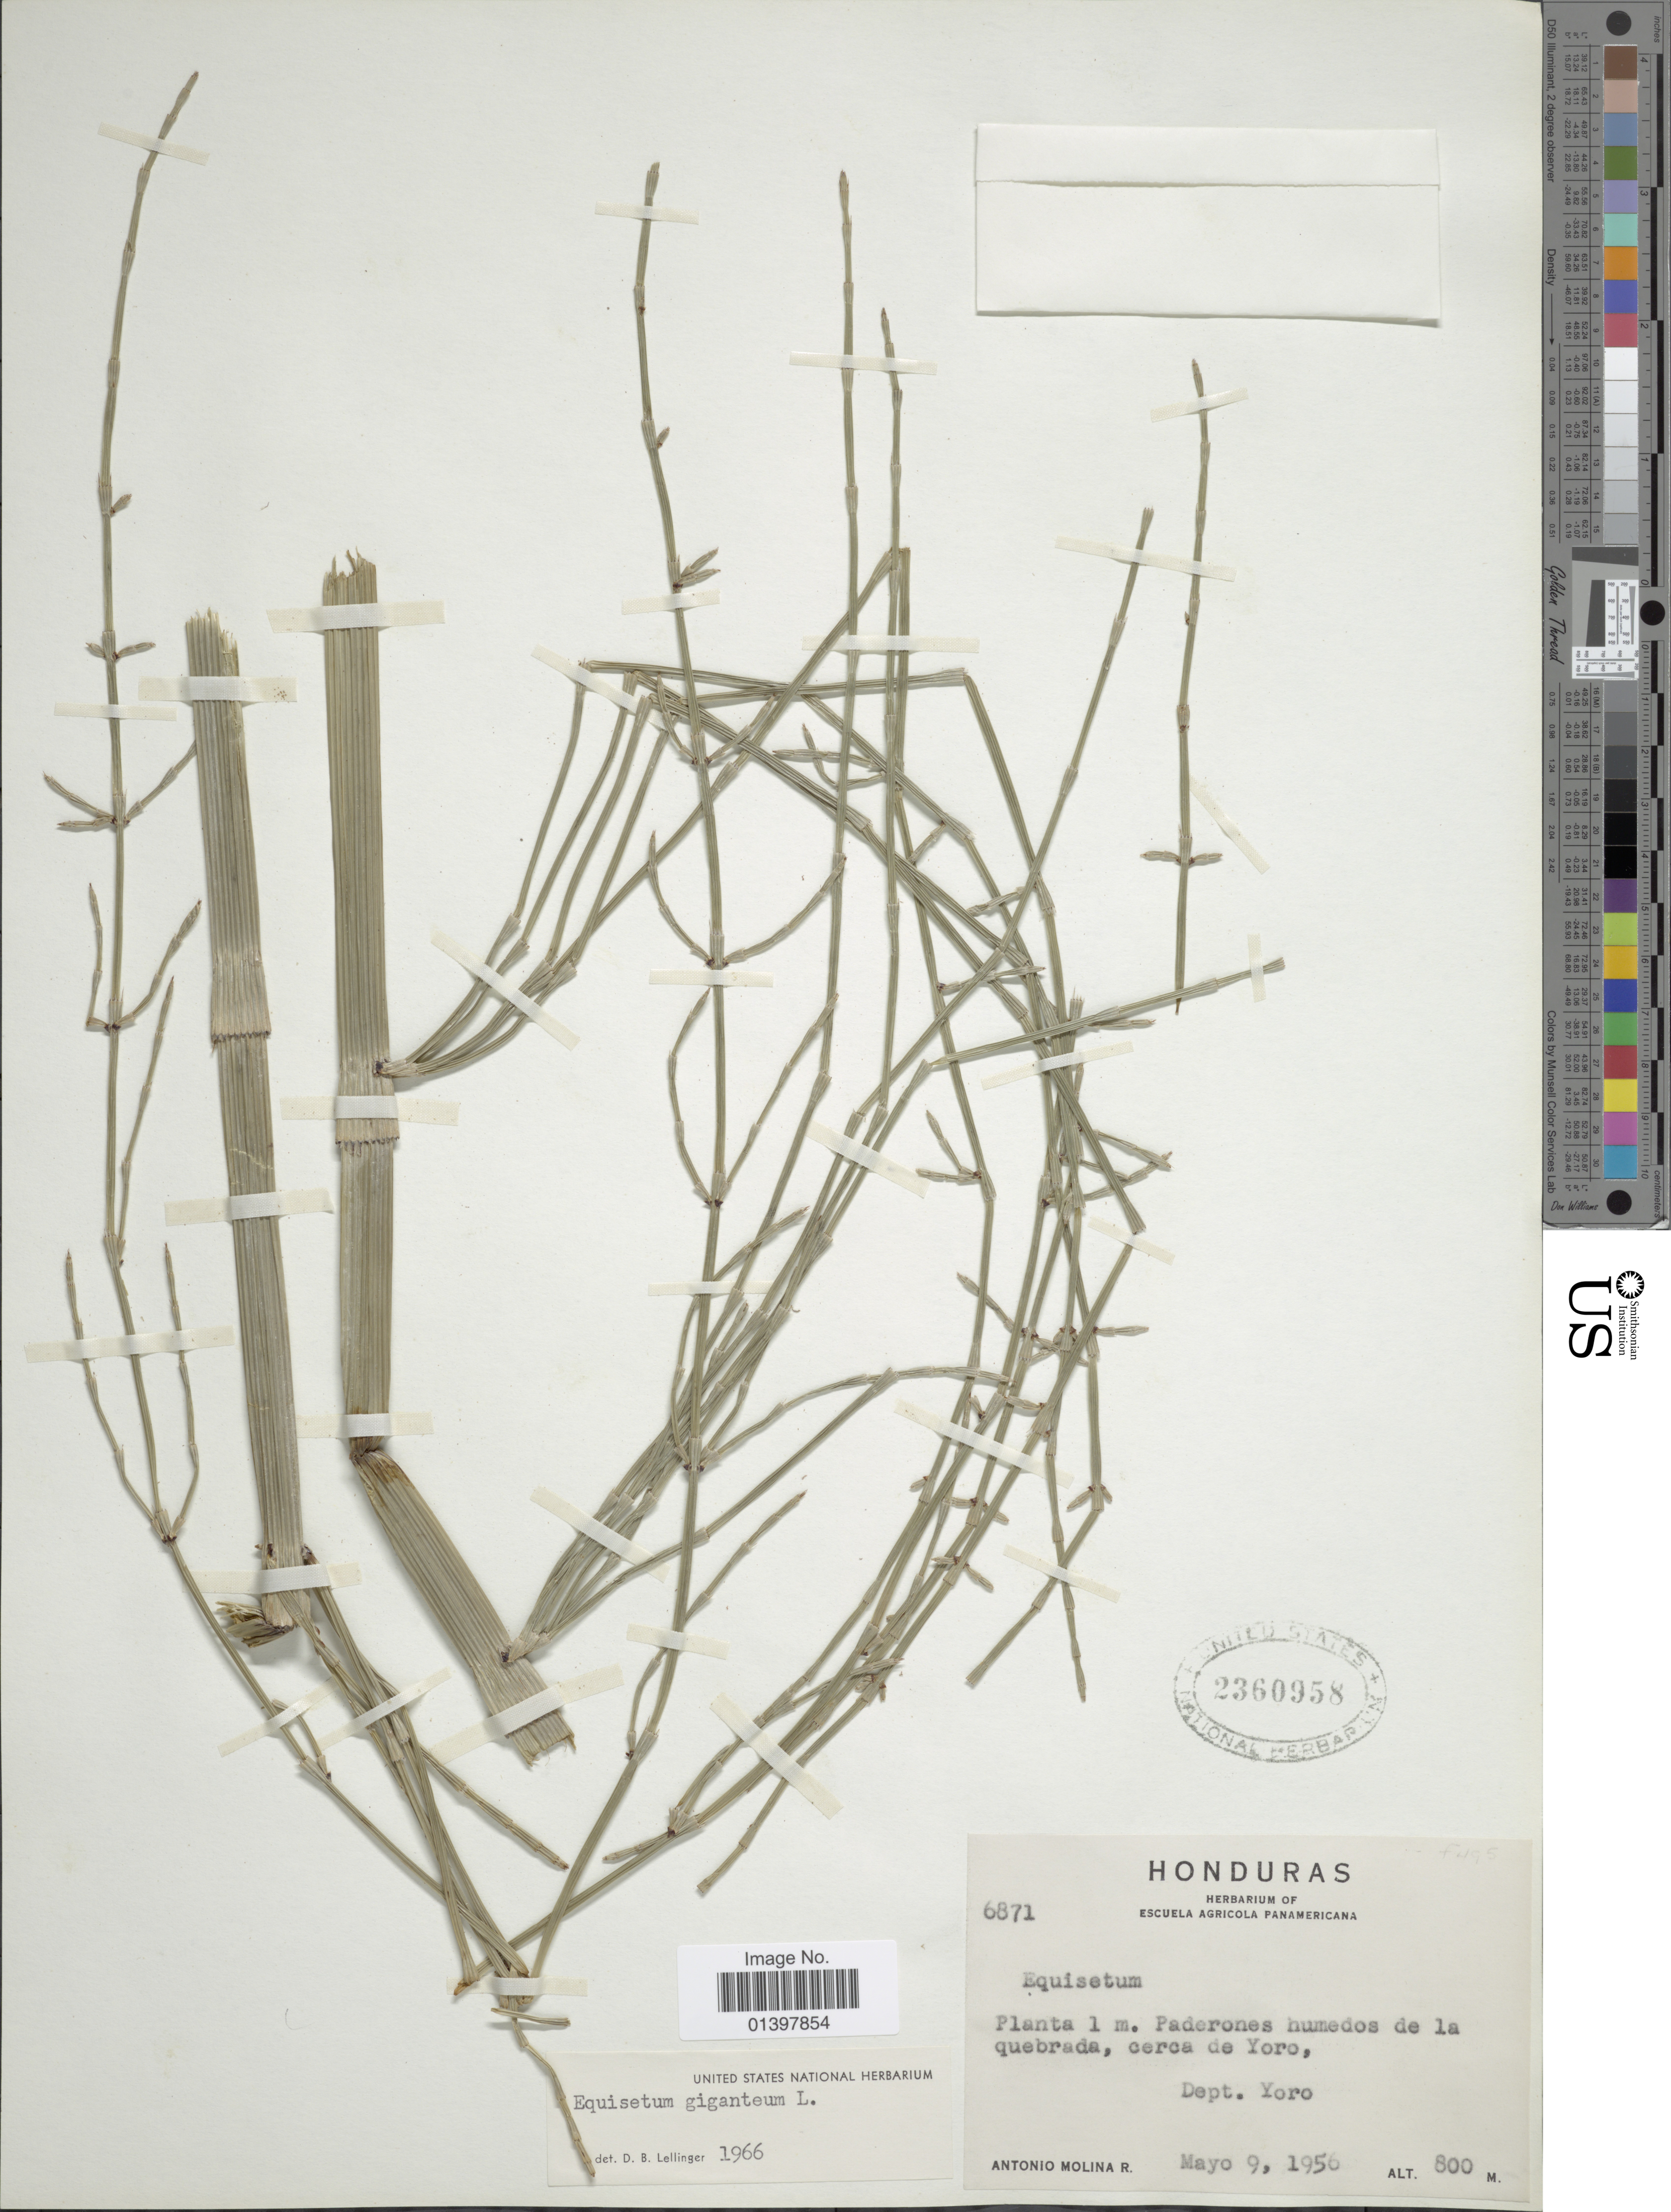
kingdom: Plantae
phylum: Tracheophyta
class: Polypodiopsida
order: Equisetales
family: Equisetaceae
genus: Equisetum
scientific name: Equisetum giganteum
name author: L.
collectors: A. Molina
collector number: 6871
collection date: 1956-05-09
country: Honduras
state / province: Yoro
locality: Paderones humedos de la Quebrada, cerca de Yoro, Dept. Yoro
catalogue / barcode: US 2360958